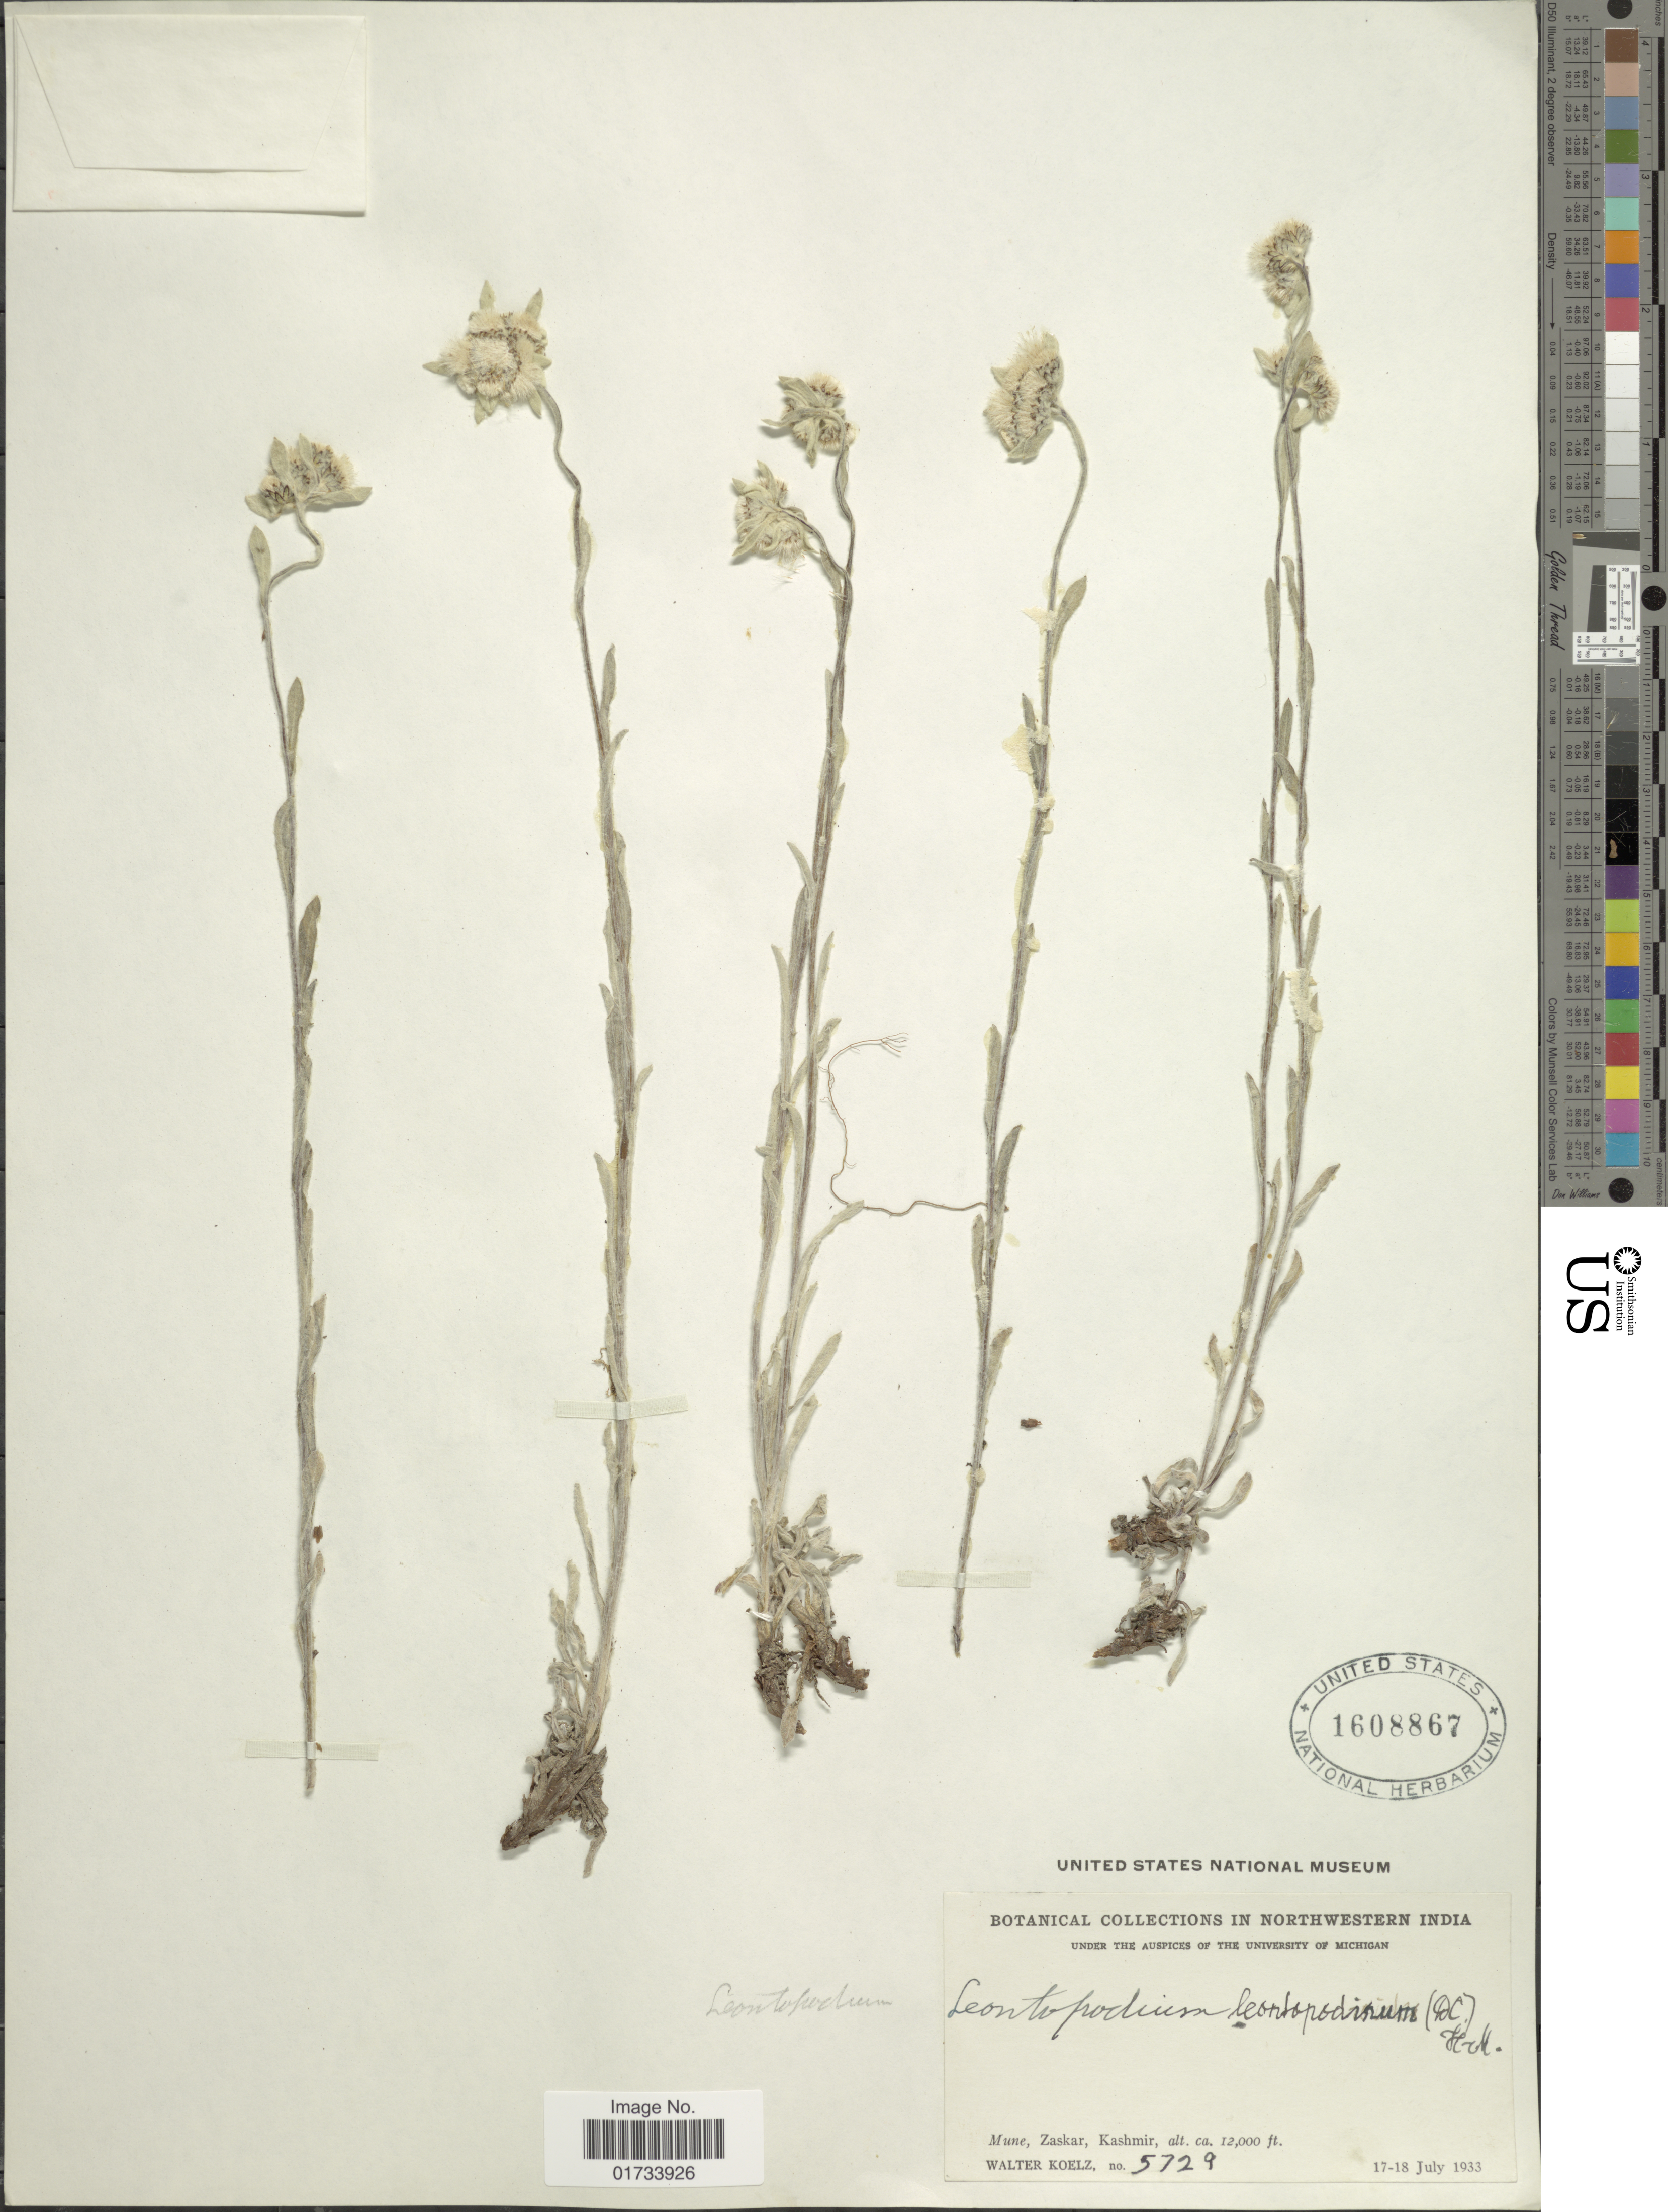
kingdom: Plantae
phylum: Tracheophyta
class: Magnoliopsida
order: Asterales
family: Asteraceae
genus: Leontopodium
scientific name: Leontopodium leontopodinum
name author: (DC.) Hand.-Mazz.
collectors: W. N. Koelz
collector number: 5729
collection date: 1933-07-17/1933-07-18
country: India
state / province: Jammu and Kashmir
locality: Northwestern India, Mune, Zaskar, Kashmir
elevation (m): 3658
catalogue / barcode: US 1608867